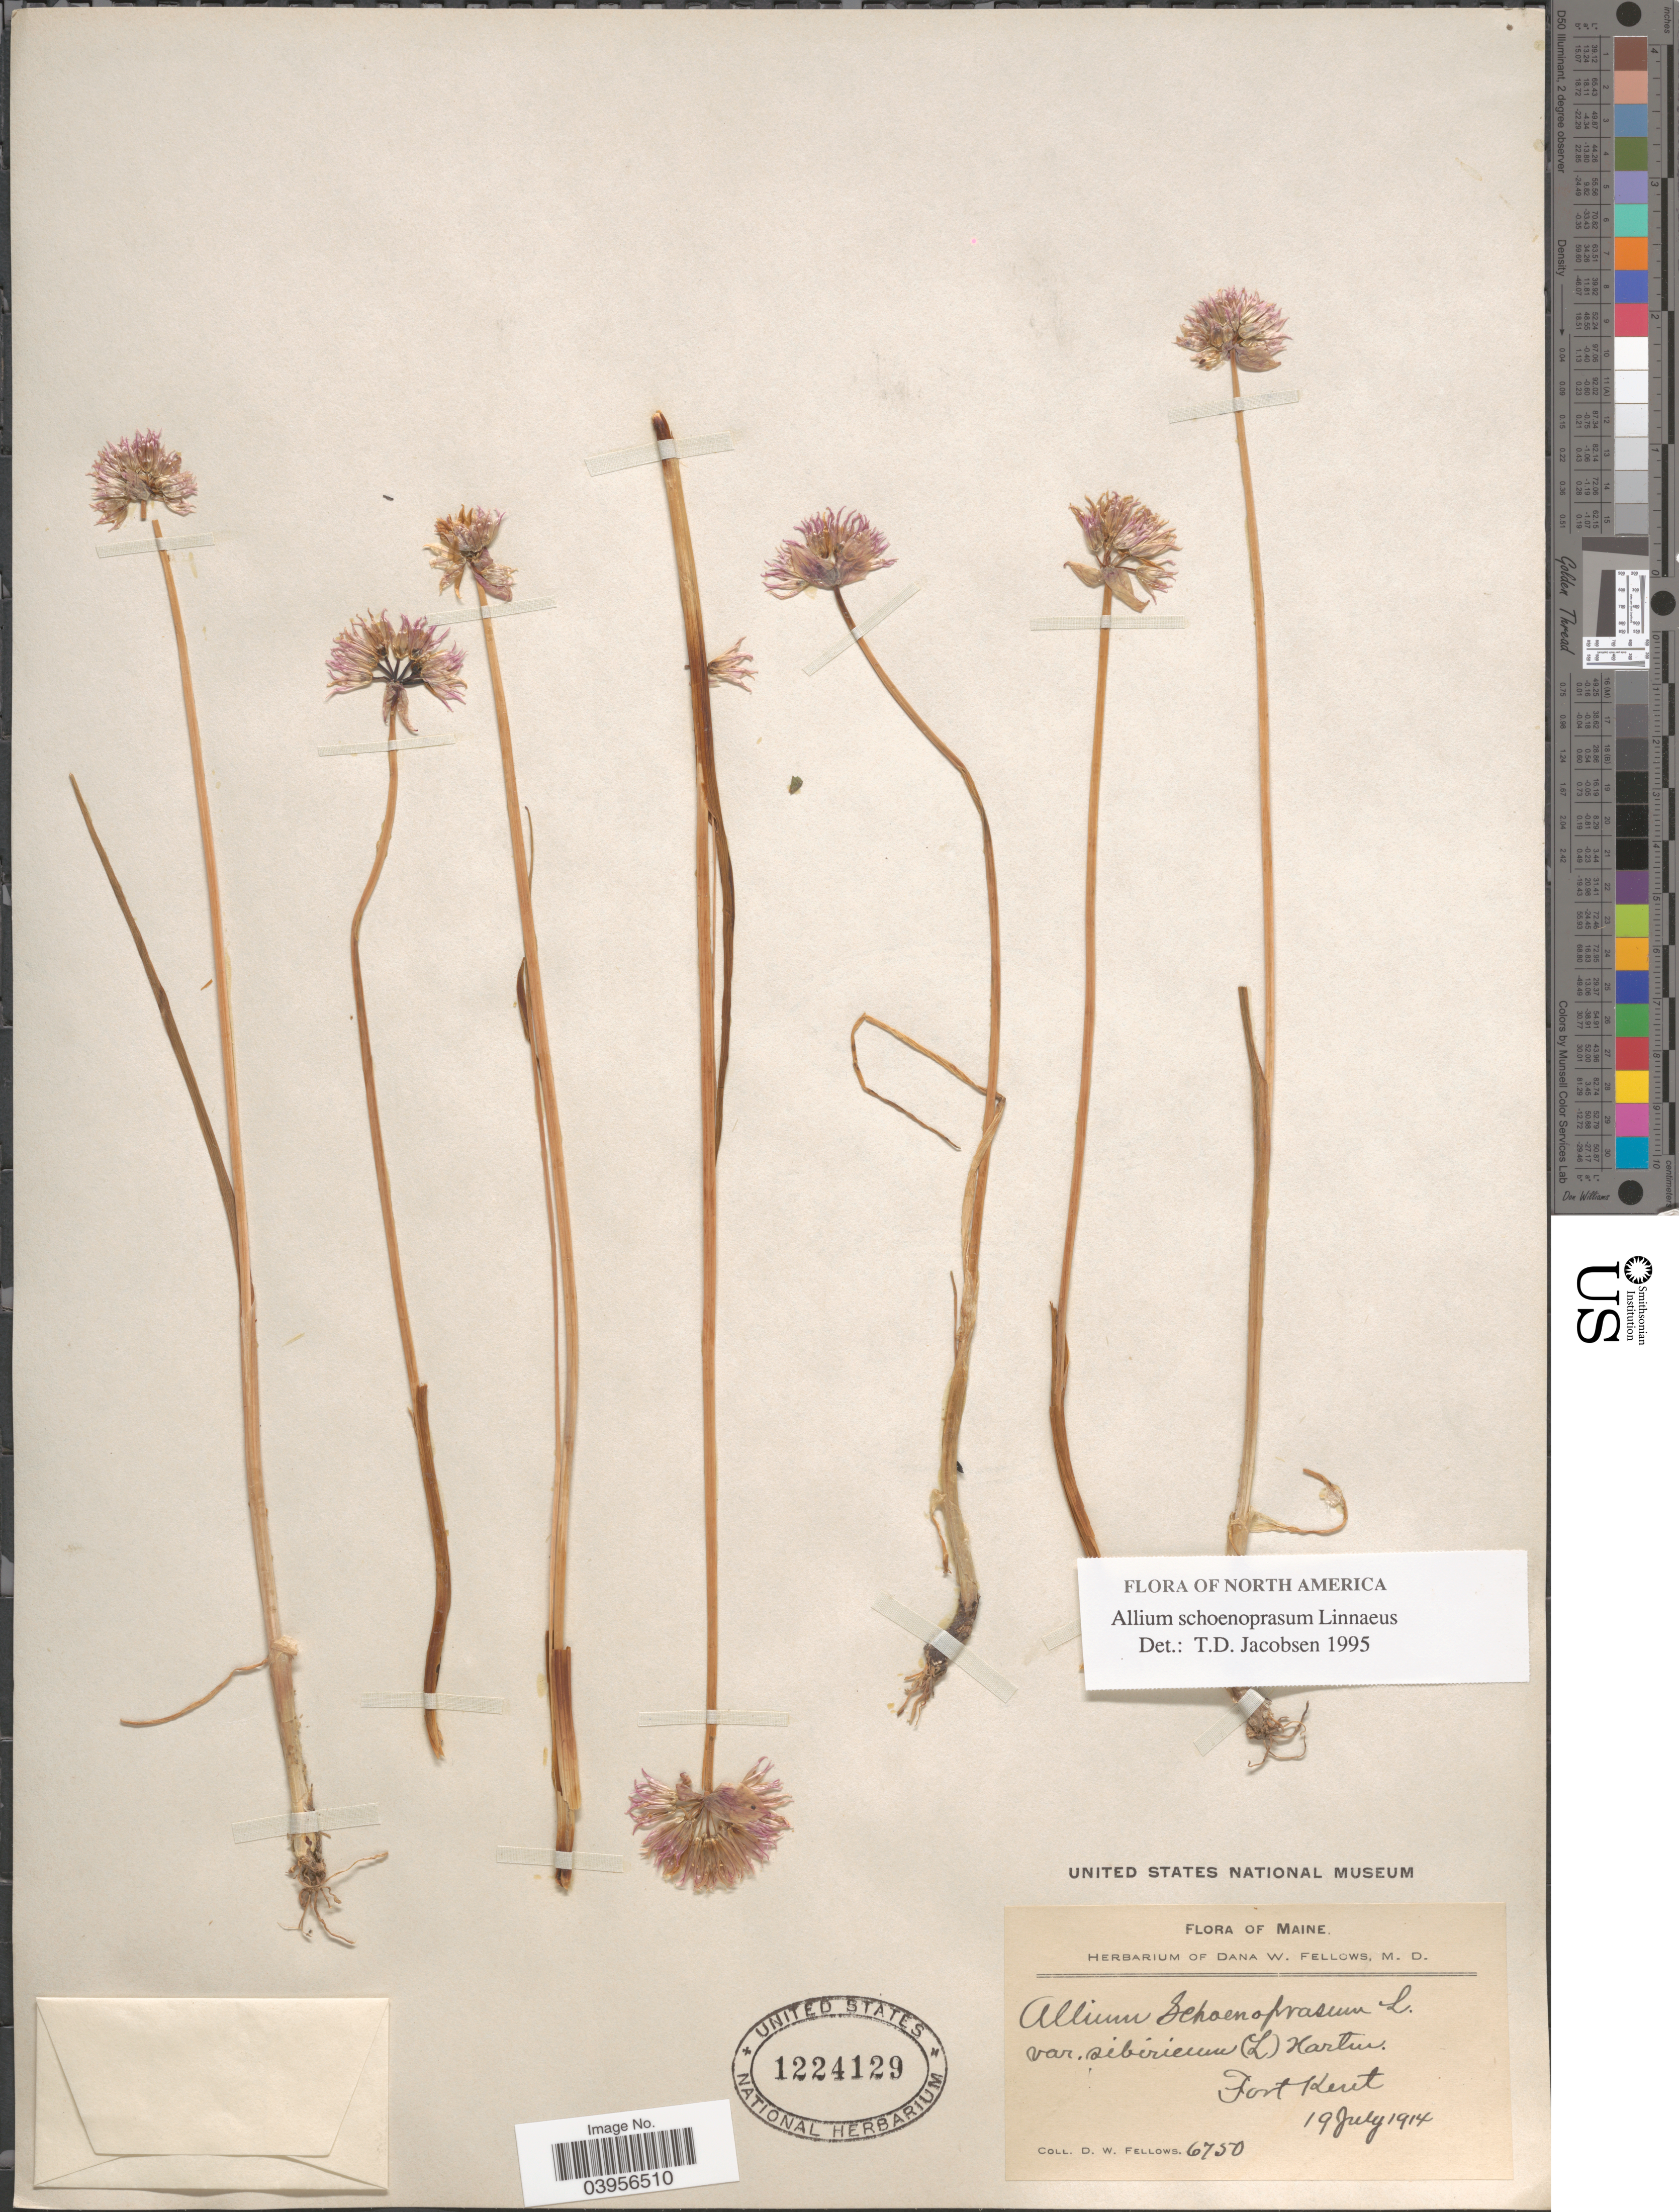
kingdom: Plantae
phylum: Tracheophyta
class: Liliopsida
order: Asparagales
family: Amaryllidaceae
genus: Allium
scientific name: Allium schoenoprasum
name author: L.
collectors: D. W. Fellows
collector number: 6750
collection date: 1914-07-19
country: United States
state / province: Maine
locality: Fort Kent.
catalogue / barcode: US 1224129